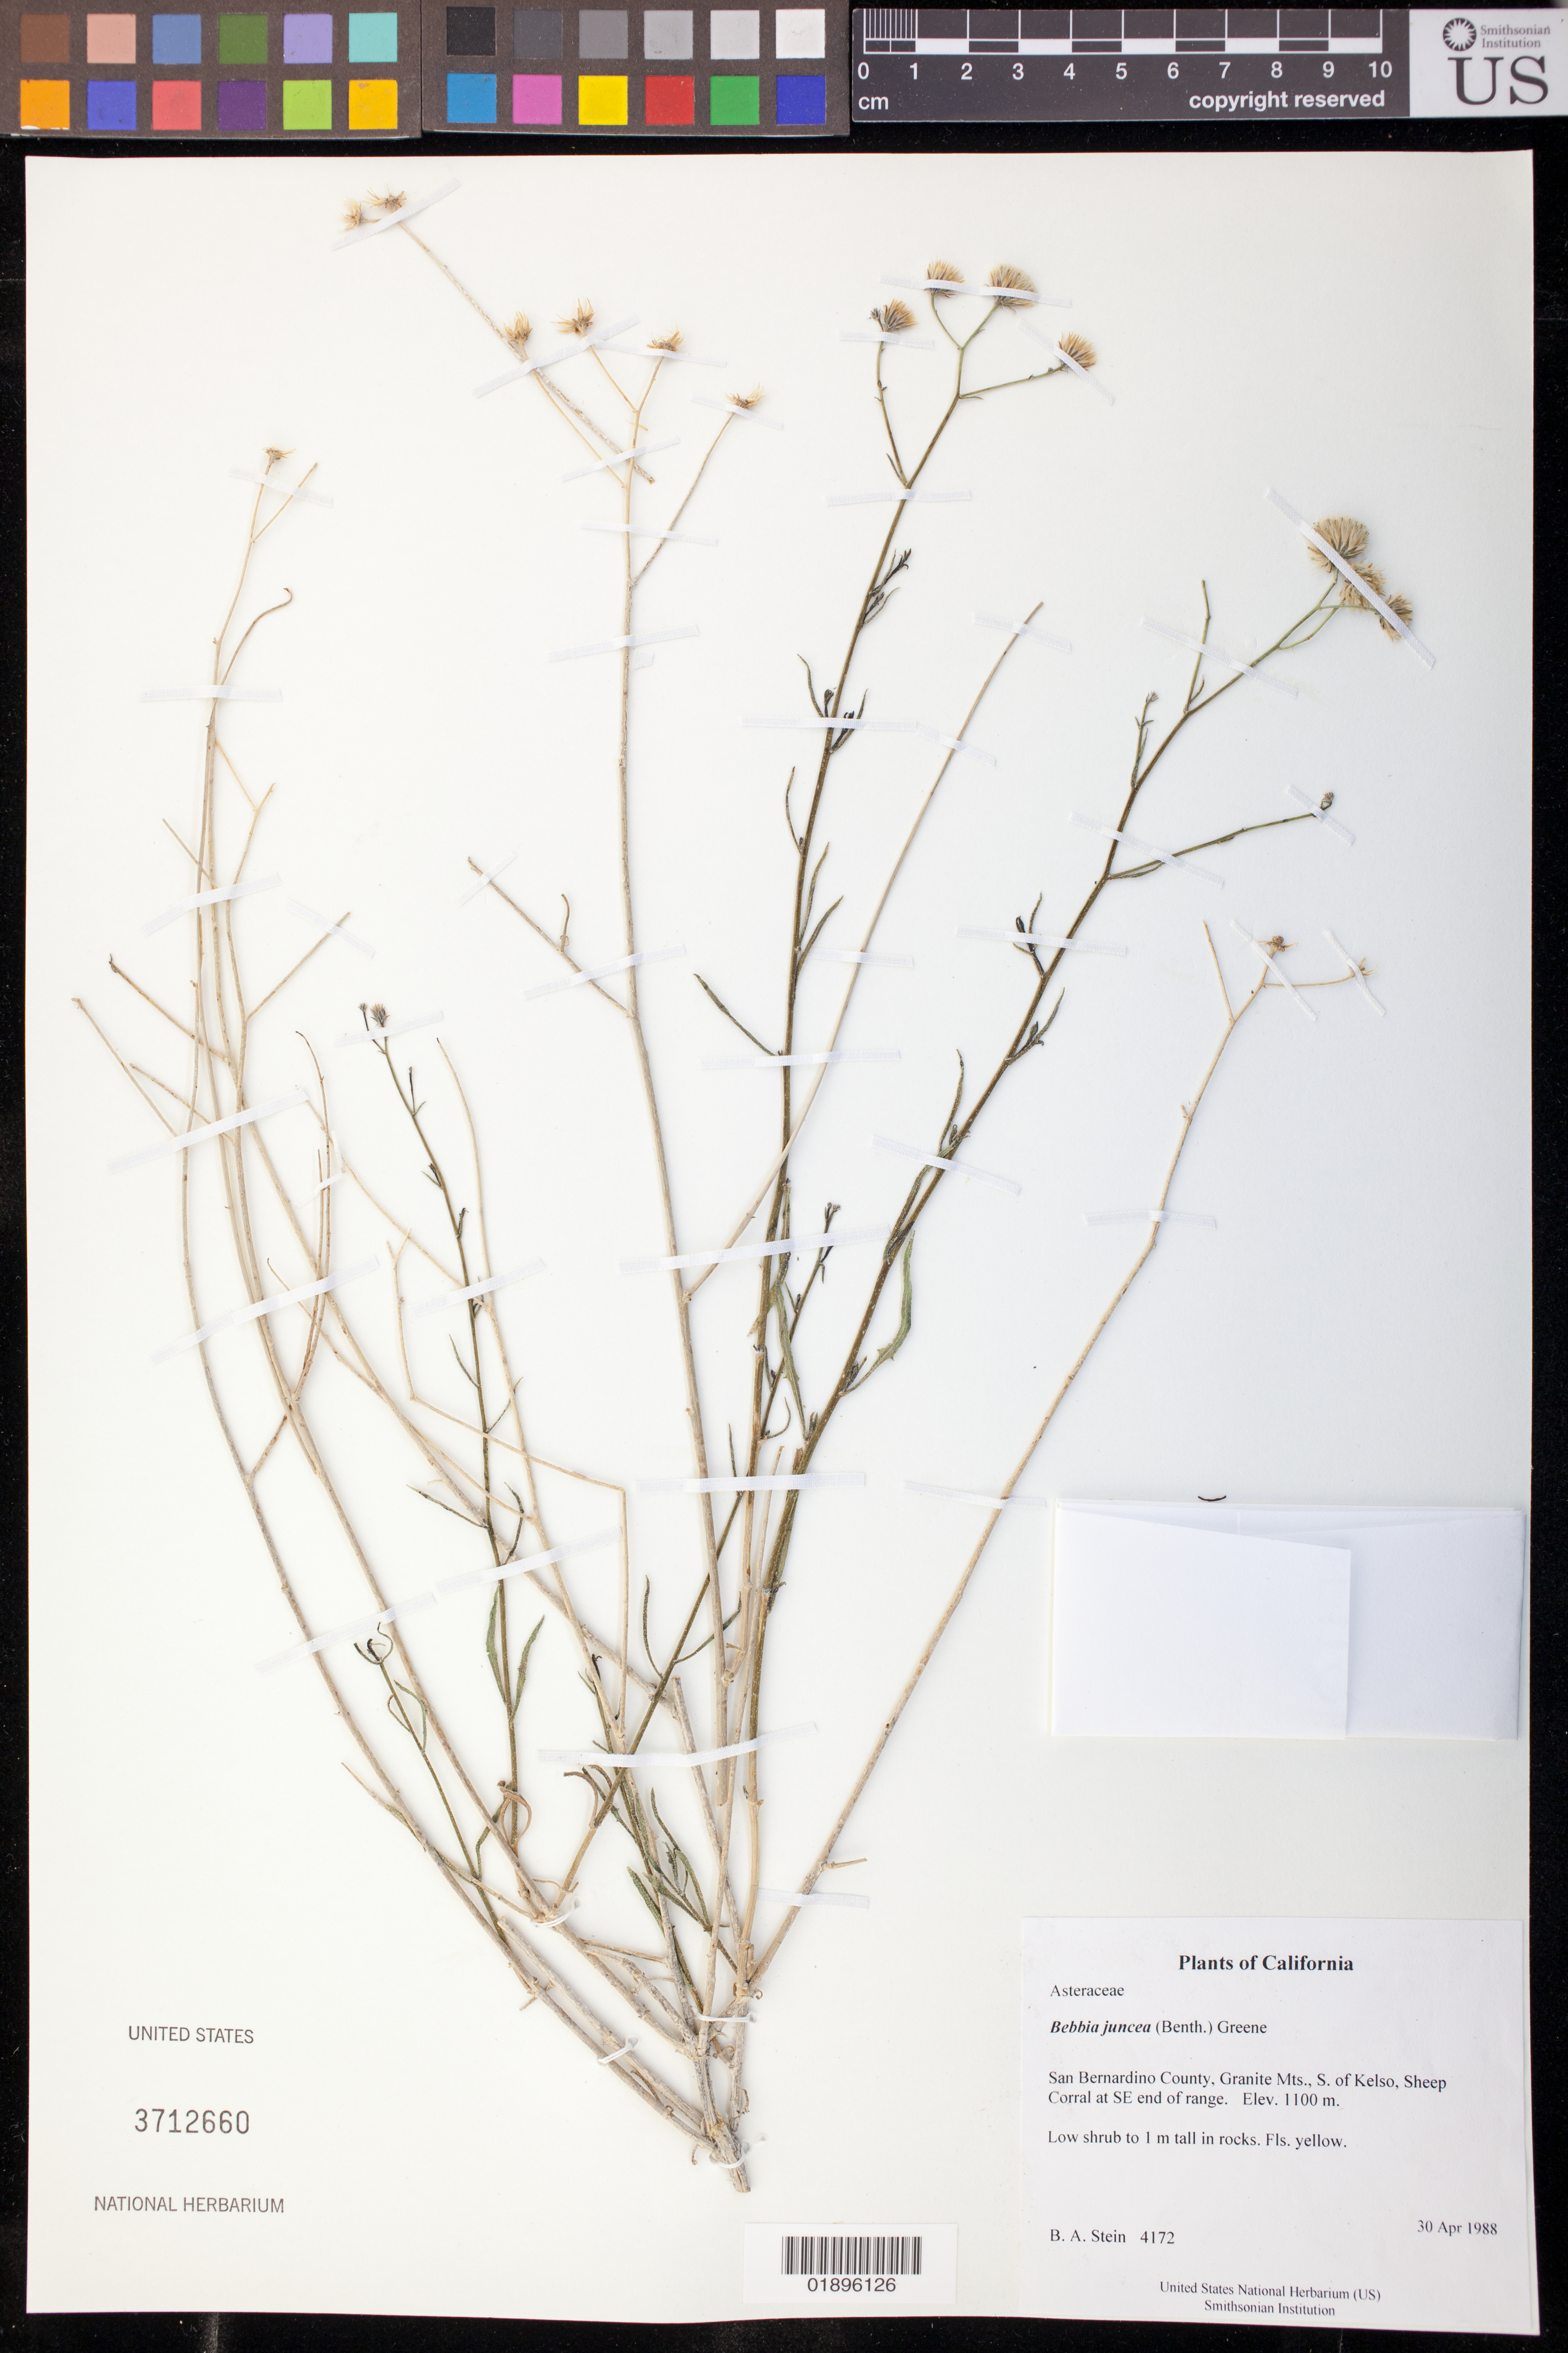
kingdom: Plantae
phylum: Tracheophyta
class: Magnoliopsida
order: Asterales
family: Asteraceae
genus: Bebbia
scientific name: Bebbia juncea var. aspera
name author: Greene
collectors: B. A. Stein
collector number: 4172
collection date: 1988-04-30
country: United States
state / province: California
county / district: San Bernardino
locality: Granite Mts., S. of Kelso, sheep corral at SE end of range.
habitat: Rocks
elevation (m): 1100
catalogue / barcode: US 3712660